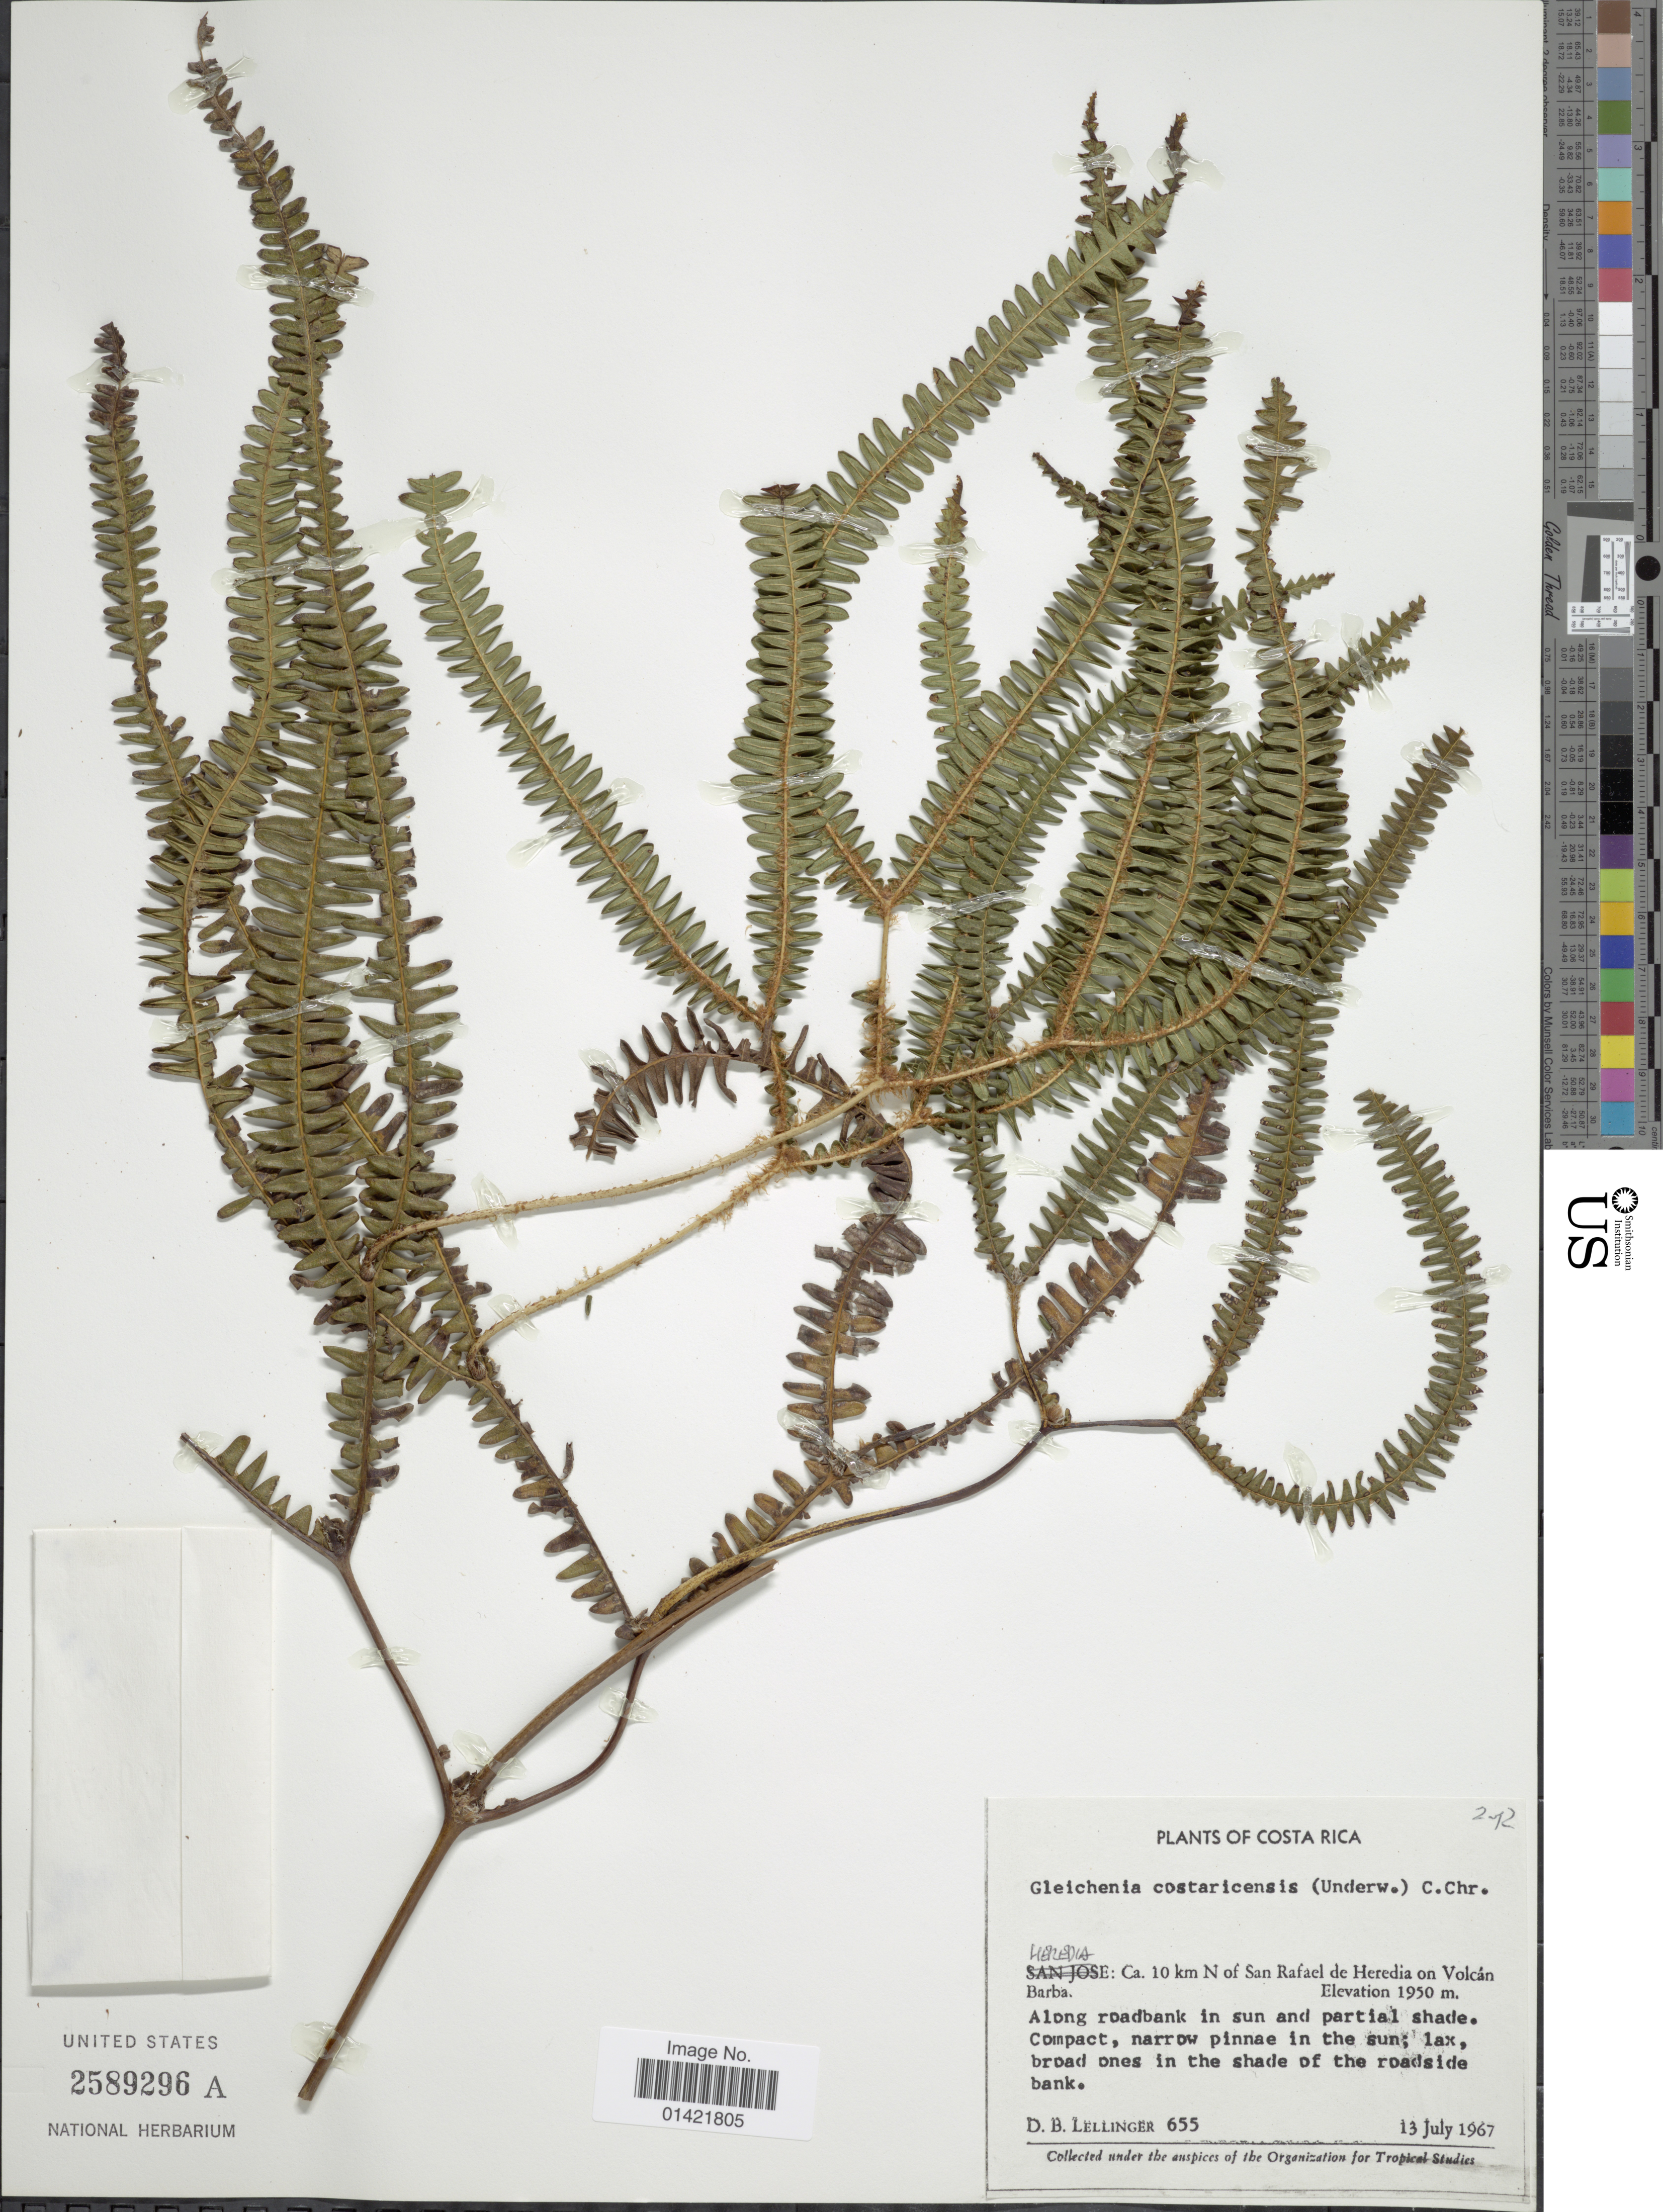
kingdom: Plantae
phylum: Tracheophyta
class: Polypodiopsida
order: Gleicheniales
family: Gleicheniaceae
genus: Sticherus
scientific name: Sticherus revolutus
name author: (Kunth) Ching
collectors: D. B. Lellinger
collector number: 655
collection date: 1967-07-13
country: Costa Rica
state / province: Heredia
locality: Ca. 10 km N of San Rafael de Heredia on Volcan Barba. Along roadbank.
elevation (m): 1950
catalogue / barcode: US 2589296A